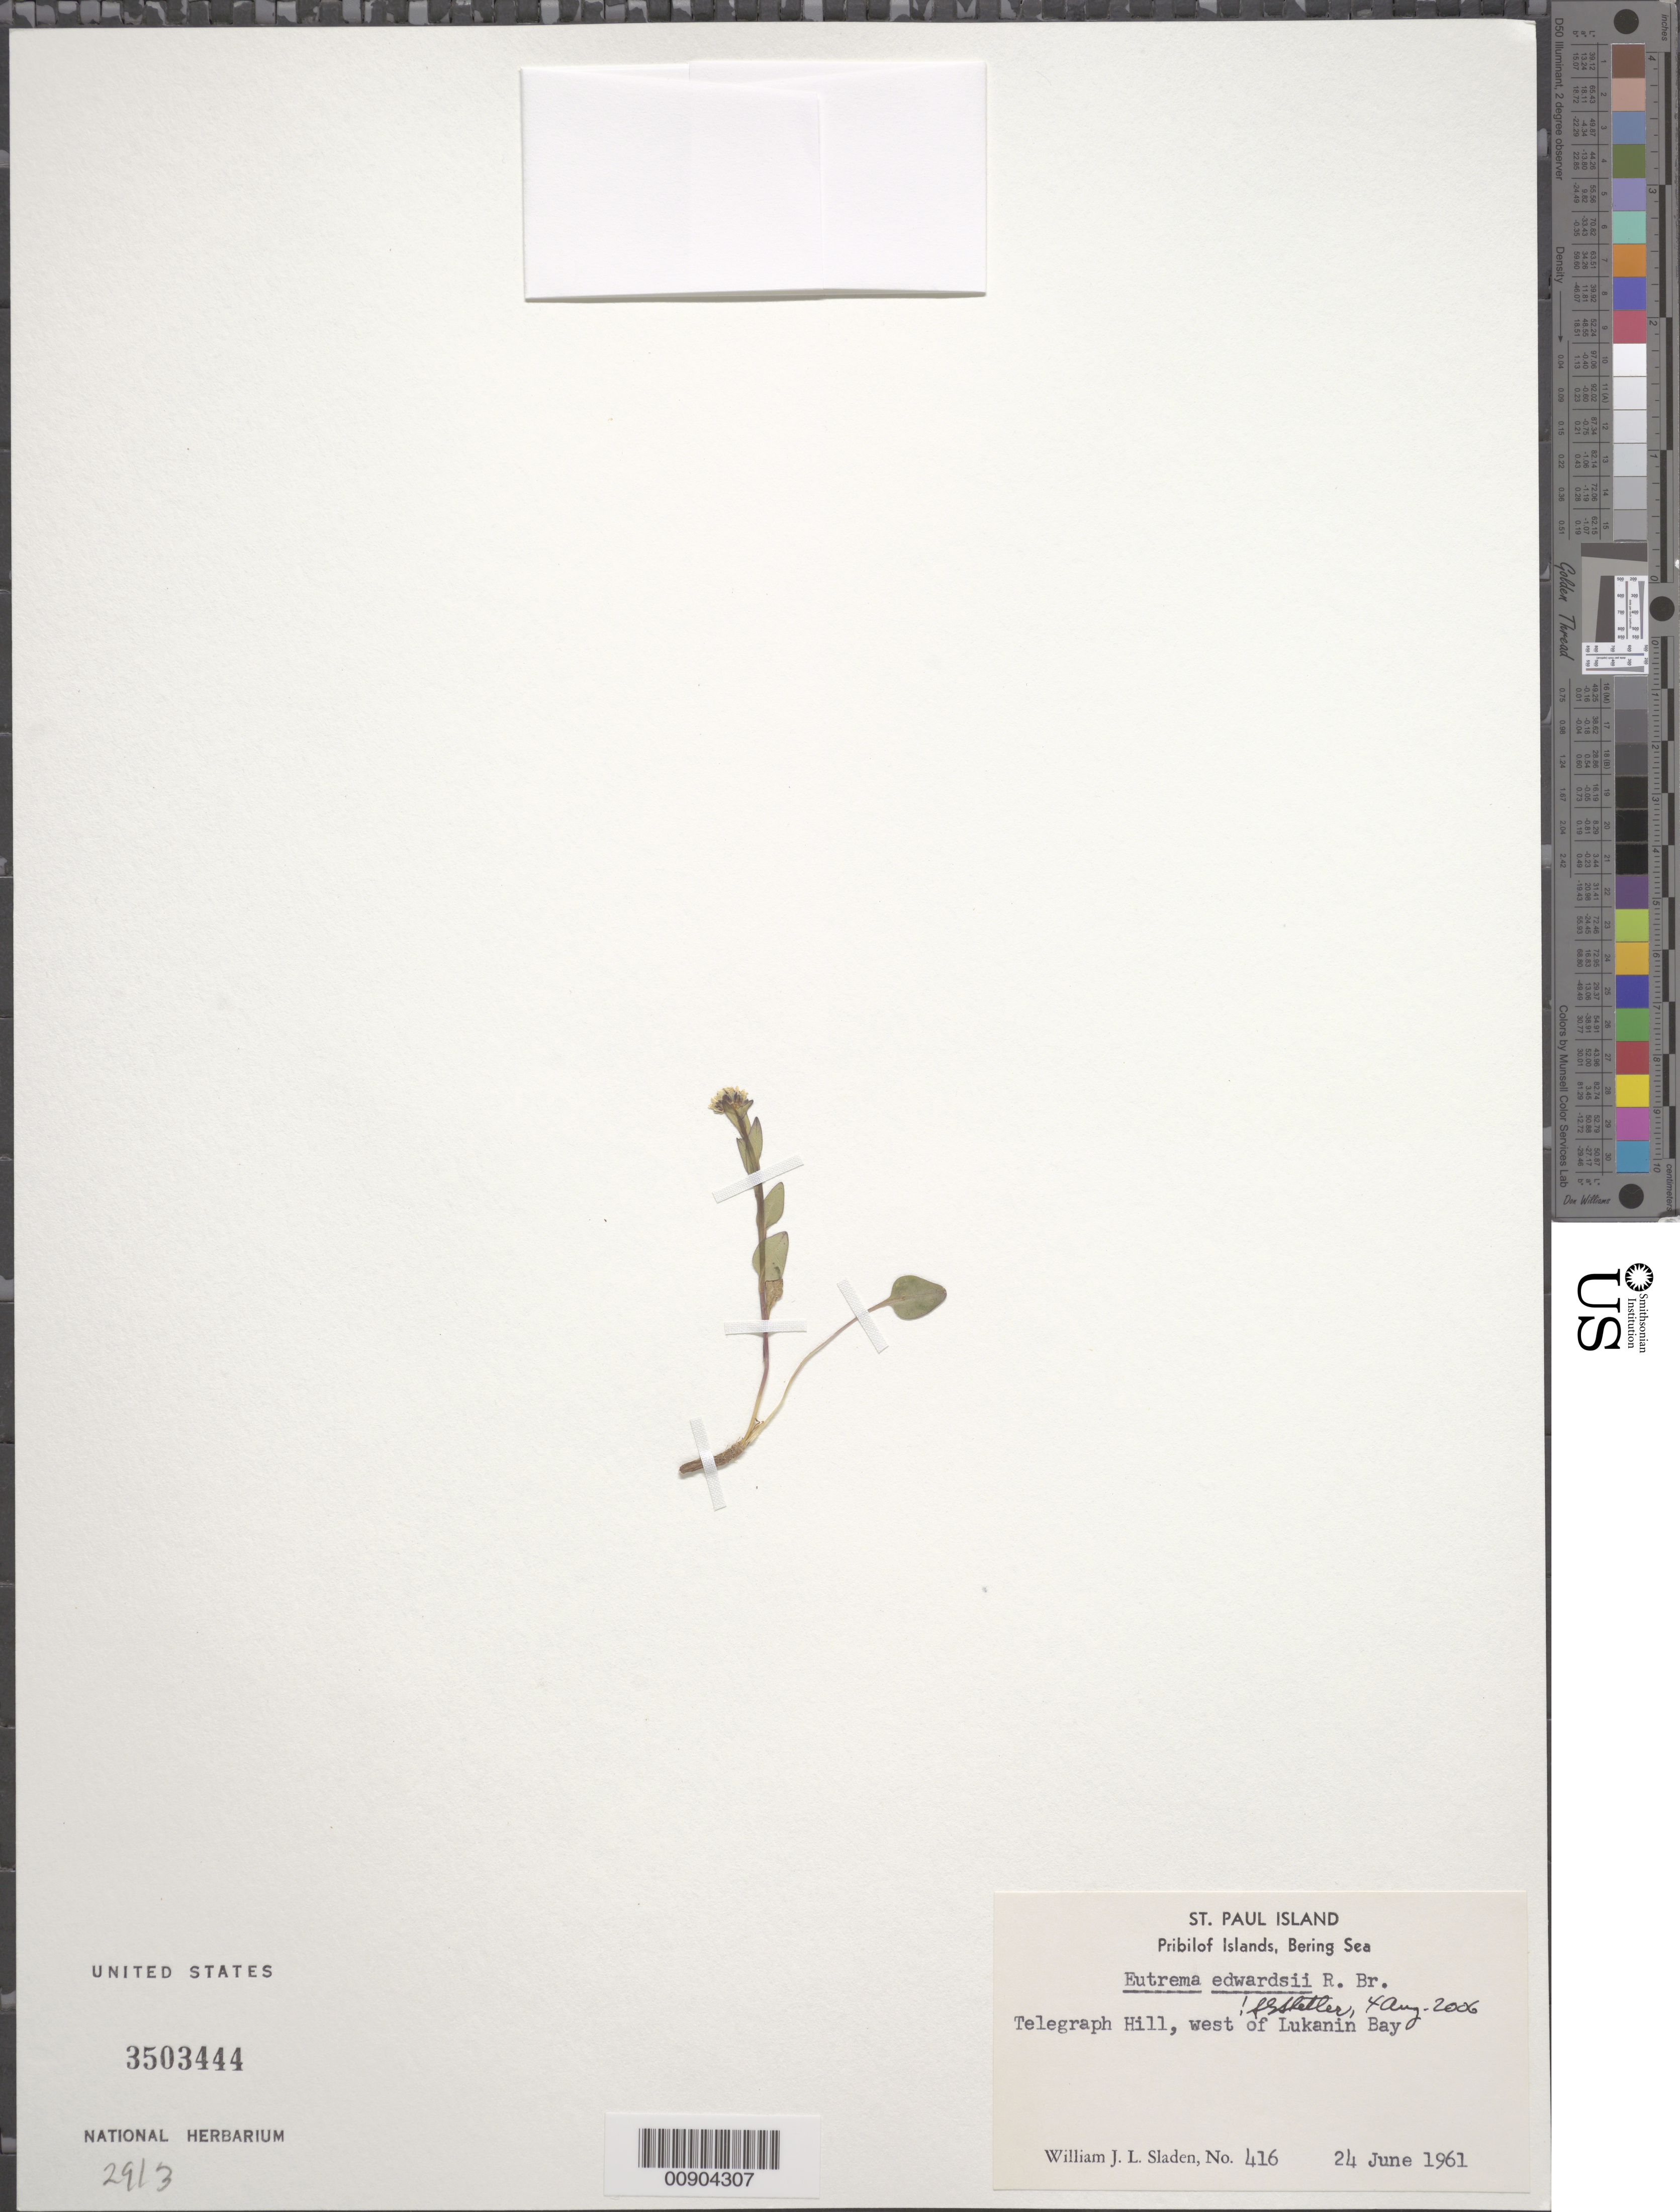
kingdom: Plantae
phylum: Tracheophyta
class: Magnoliopsida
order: Brassicales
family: Brassicaceae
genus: Eutrema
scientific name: Eutrema edwardsii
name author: R. Br.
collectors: W. Sladen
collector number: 416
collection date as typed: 24 Jun 1961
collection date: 1961-06-24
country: United States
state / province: Alaska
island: St. Paul Island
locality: Telegraph Hill, west of Lukanin Bay., Bering Sea, Pribilof Islands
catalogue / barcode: US 3503444